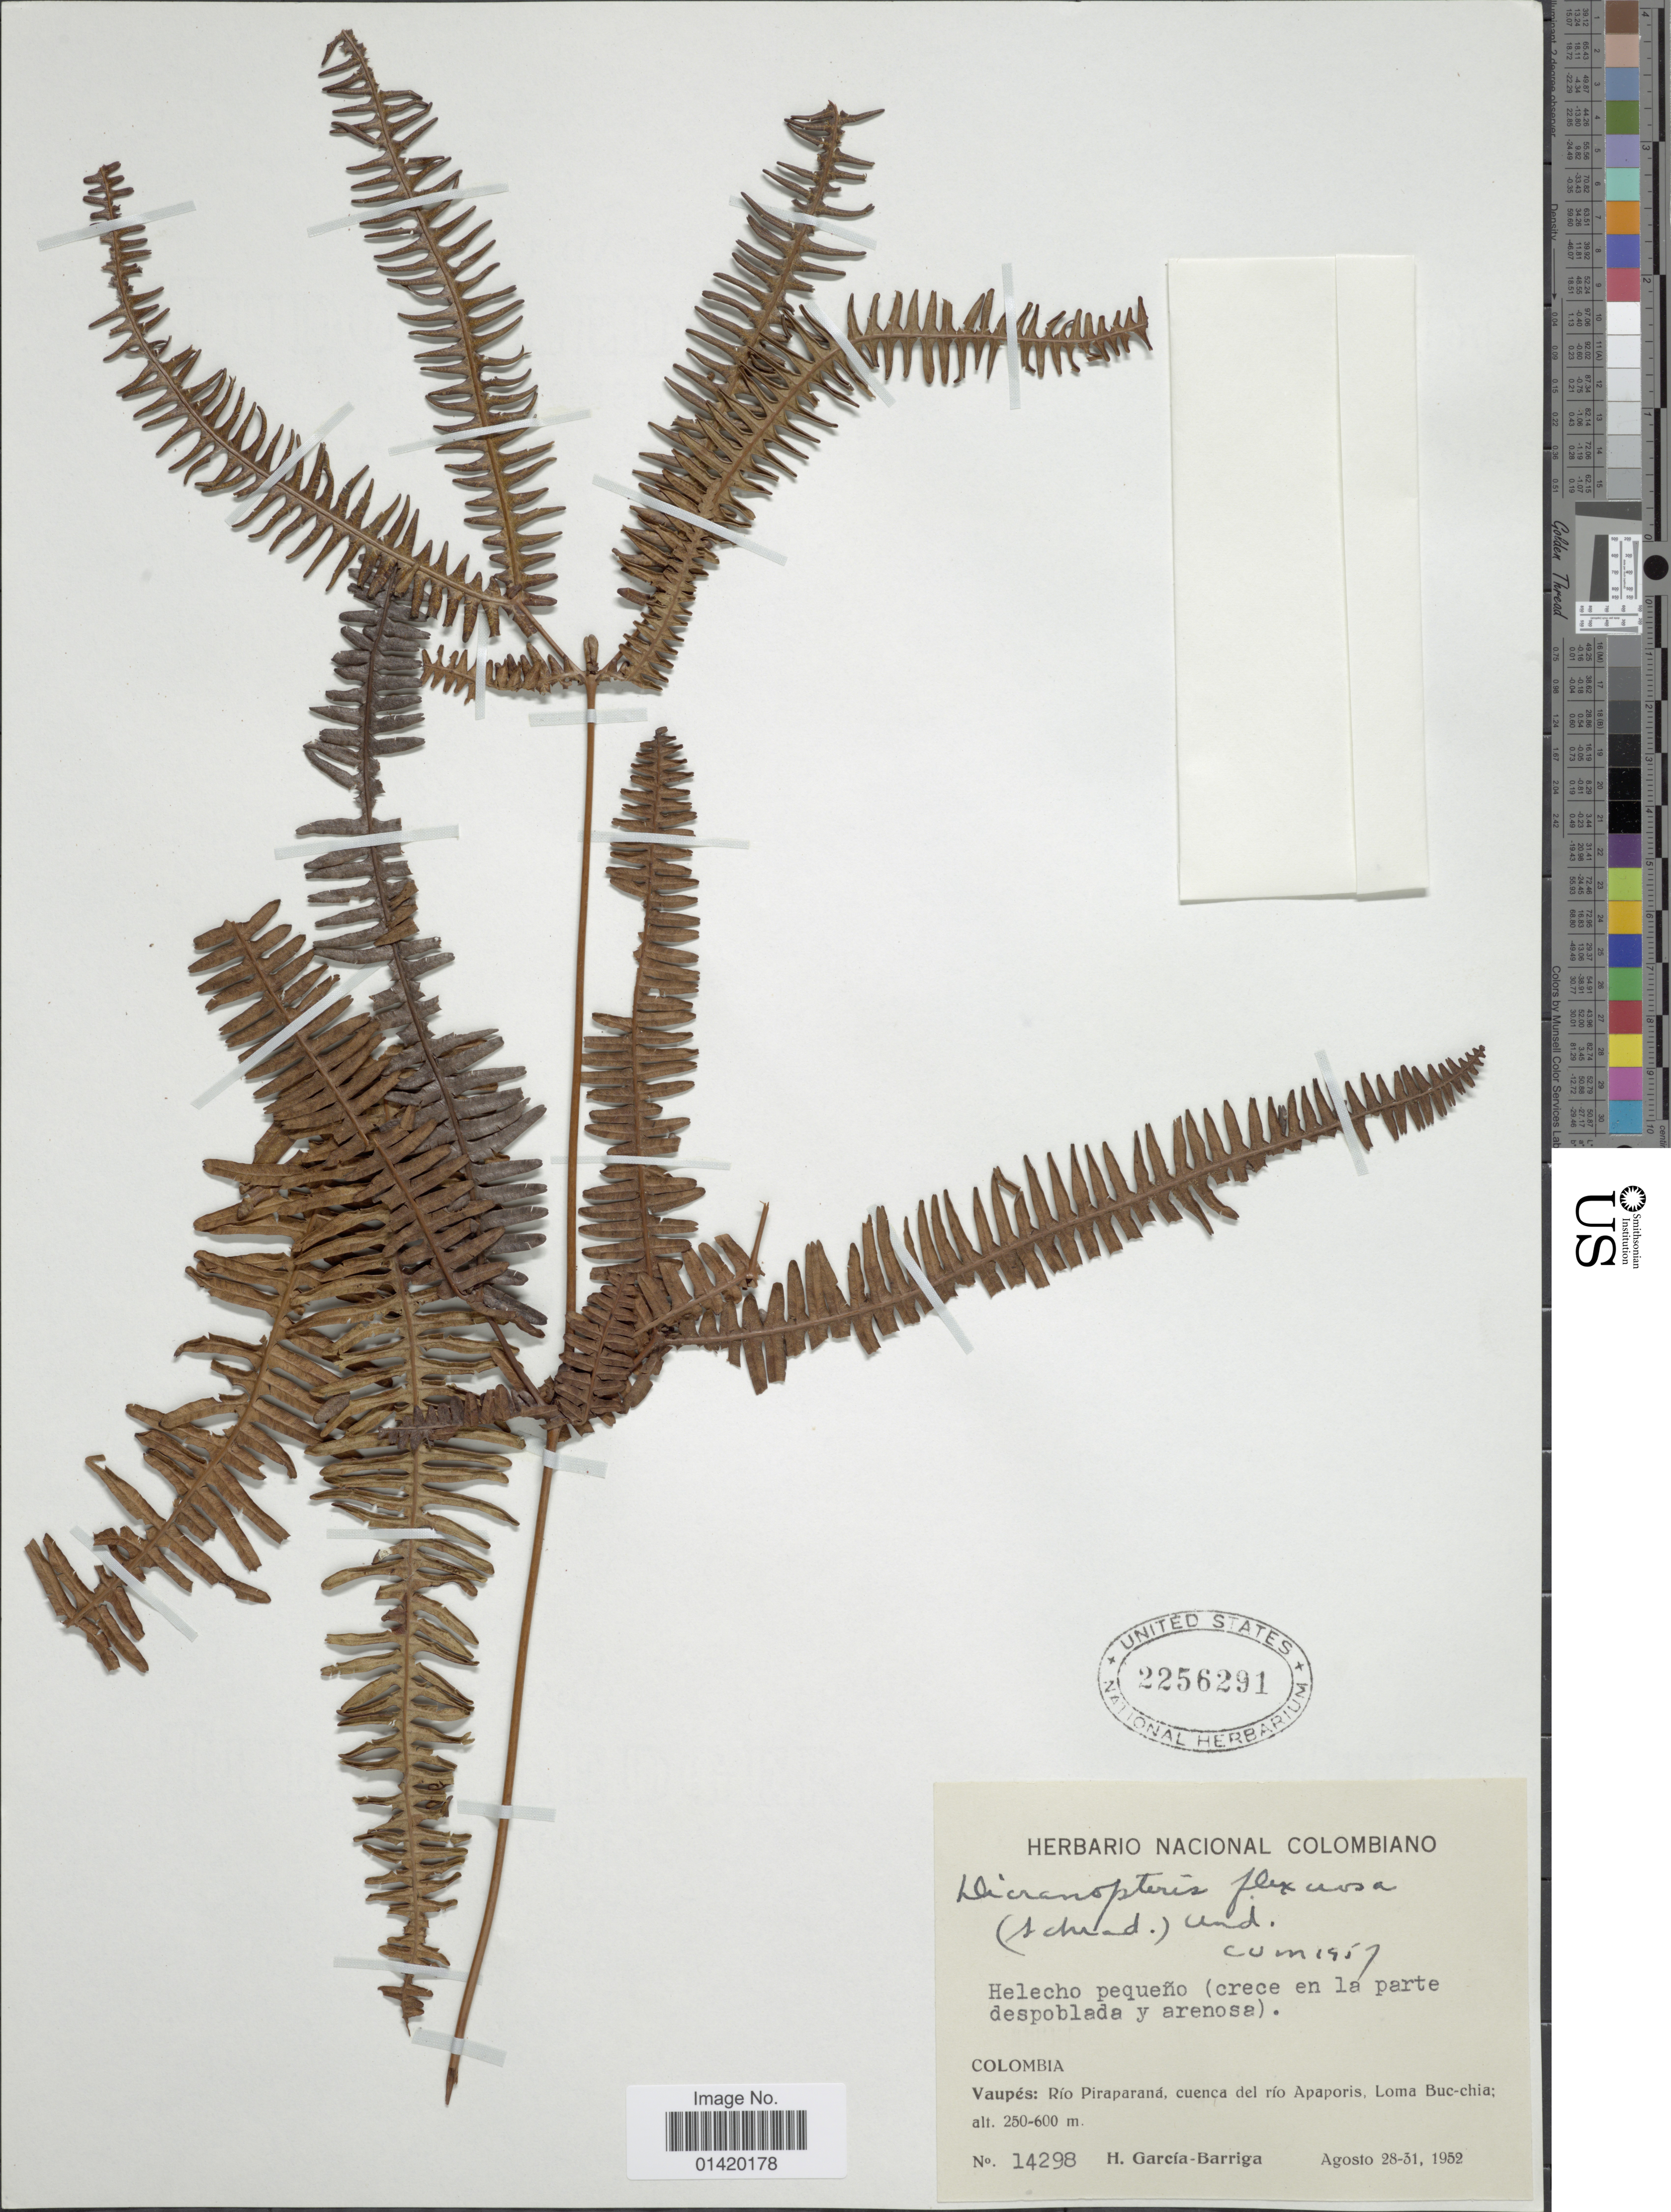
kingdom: Plantae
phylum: Tracheophyta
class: Polypodiopsida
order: Gleicheniales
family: Gleicheniaceae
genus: Dicranopteris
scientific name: Dicranopteris flexuosa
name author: (Schrad.) Underw.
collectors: H. García Barriga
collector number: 14298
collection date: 1952-08-28/1952-08-31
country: Colombia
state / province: Vaupés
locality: Río Piraparaná, cuenca del río Apaporis, Loma Buc-chia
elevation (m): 250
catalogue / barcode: US 2256291